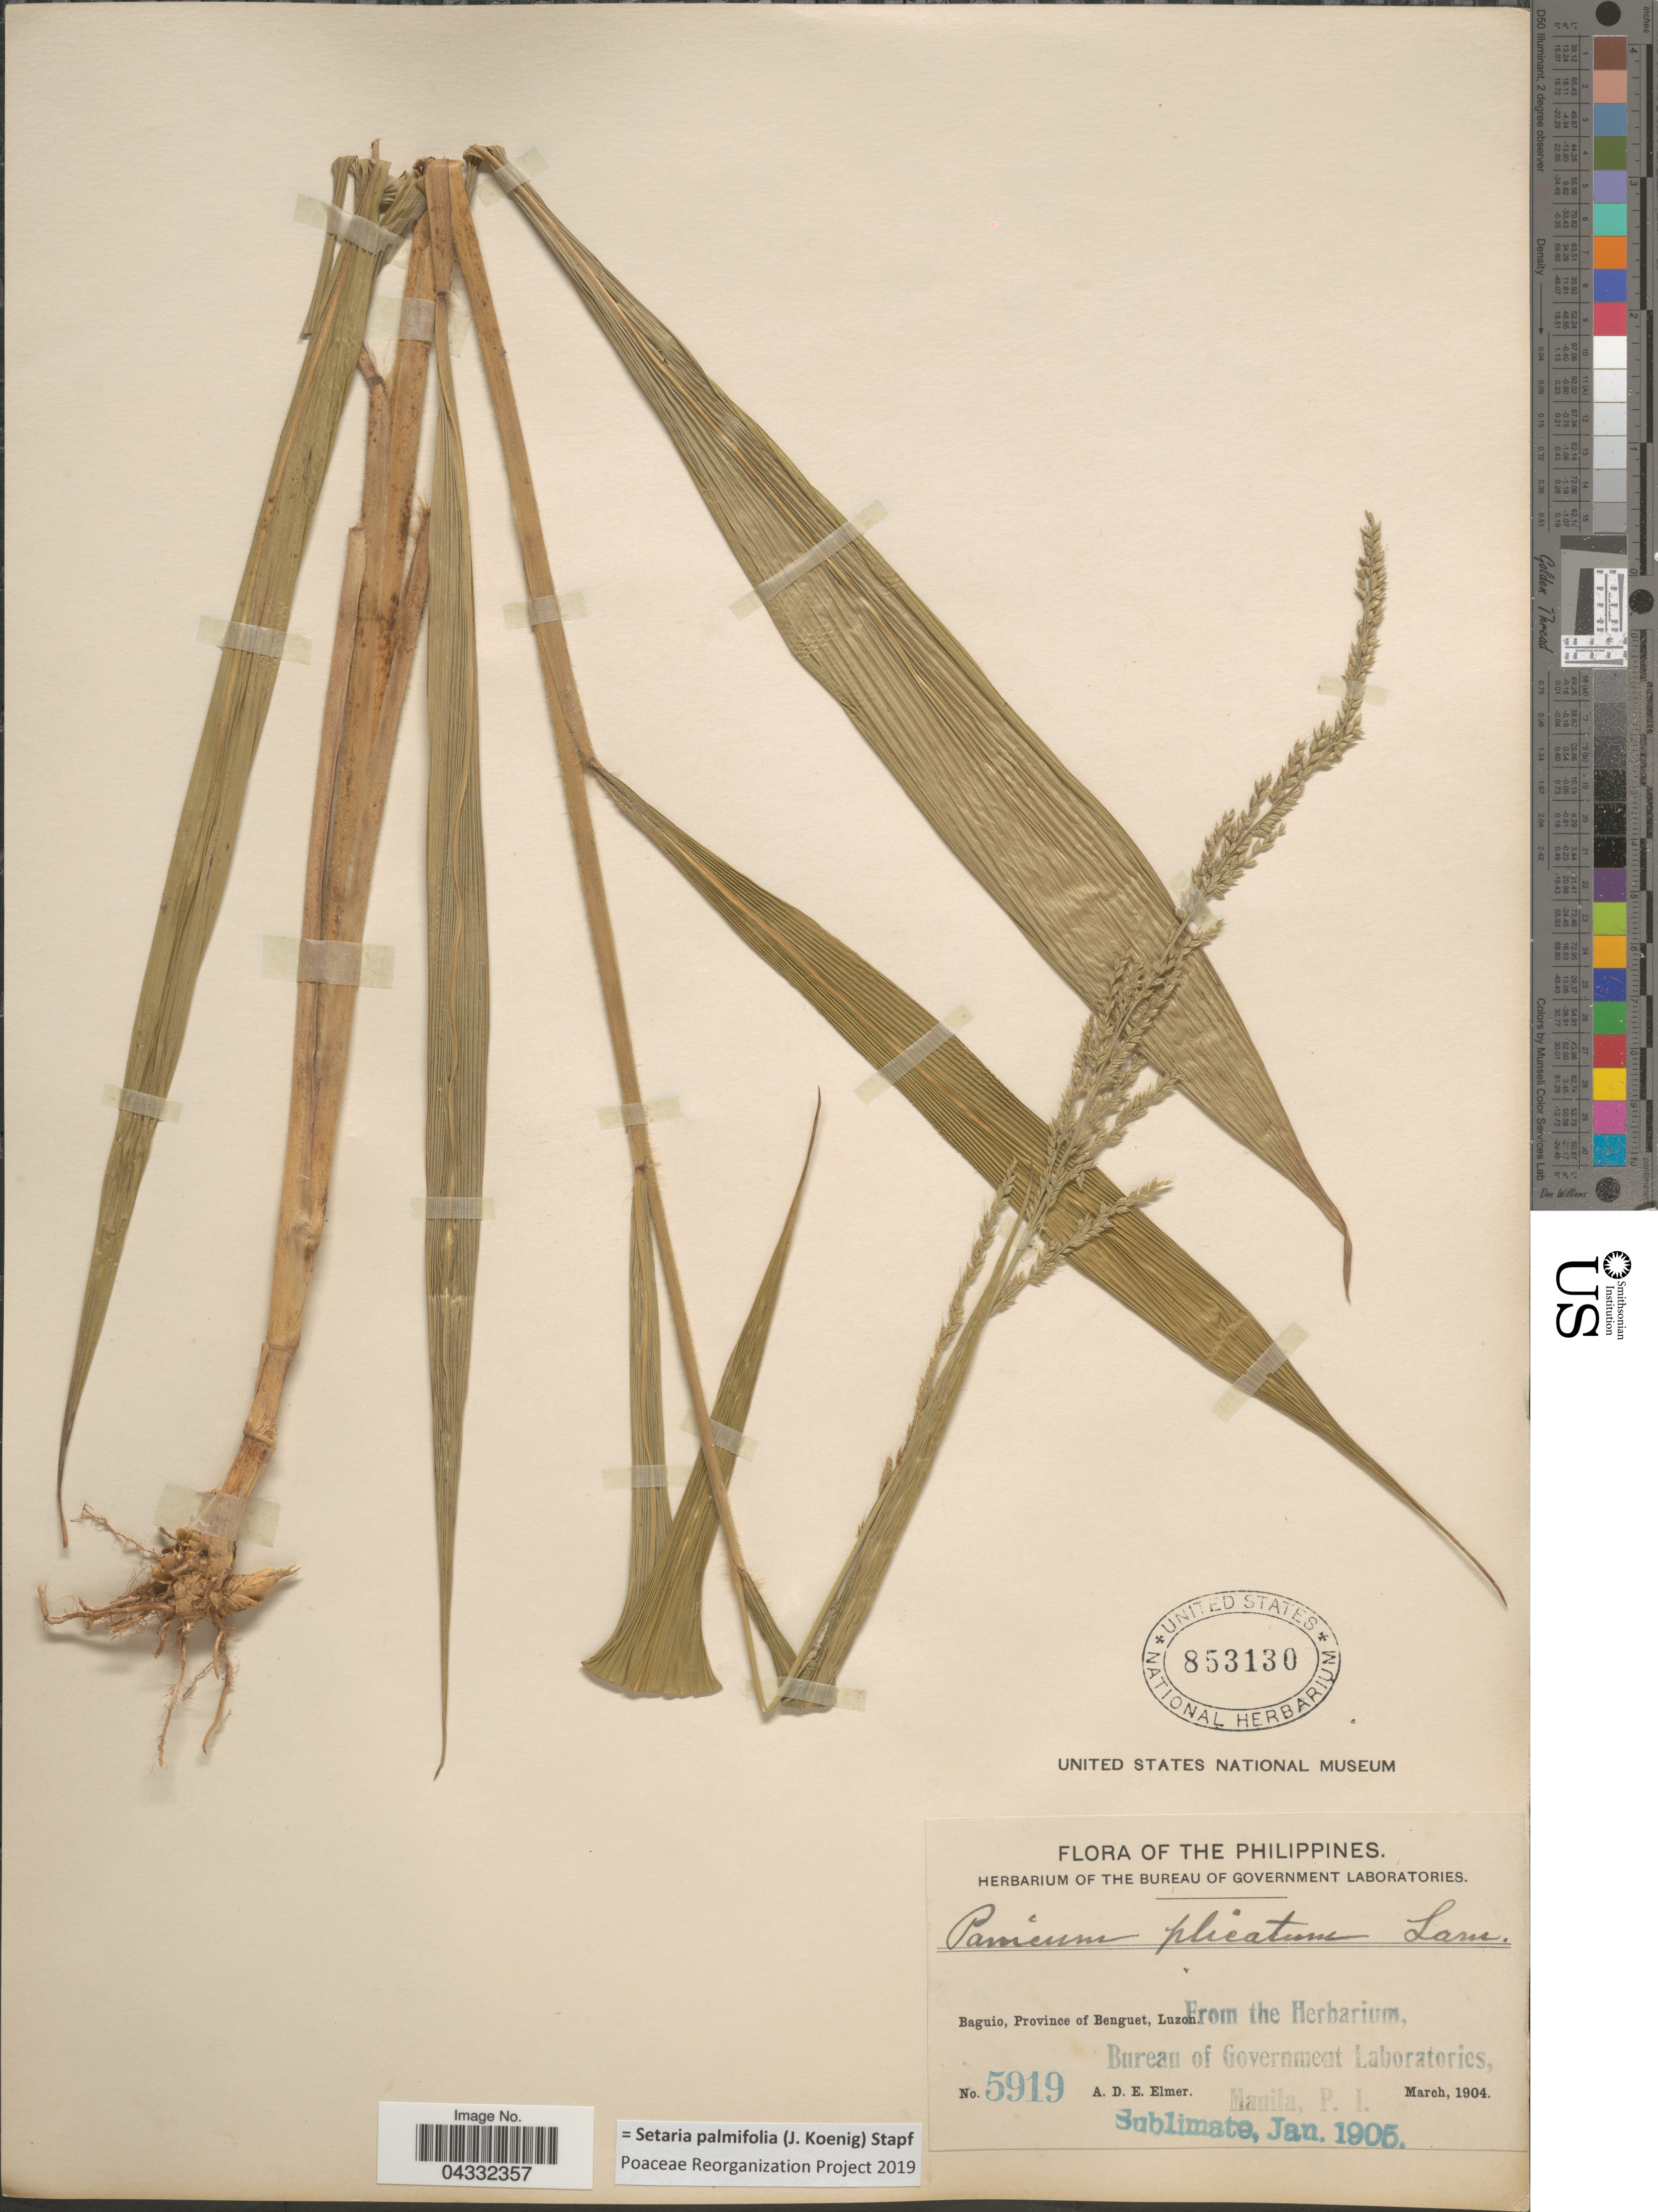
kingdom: Plantae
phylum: Tracheophyta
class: Liliopsida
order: Poales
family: Poaceae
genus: Setaria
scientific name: Setaria palmifolia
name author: (J. Koenig) Stapf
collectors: A. D. E. Elmer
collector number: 5919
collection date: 1904-03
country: Philippines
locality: Baguio. Province of Benguet, Luzon.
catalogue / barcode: US 853130